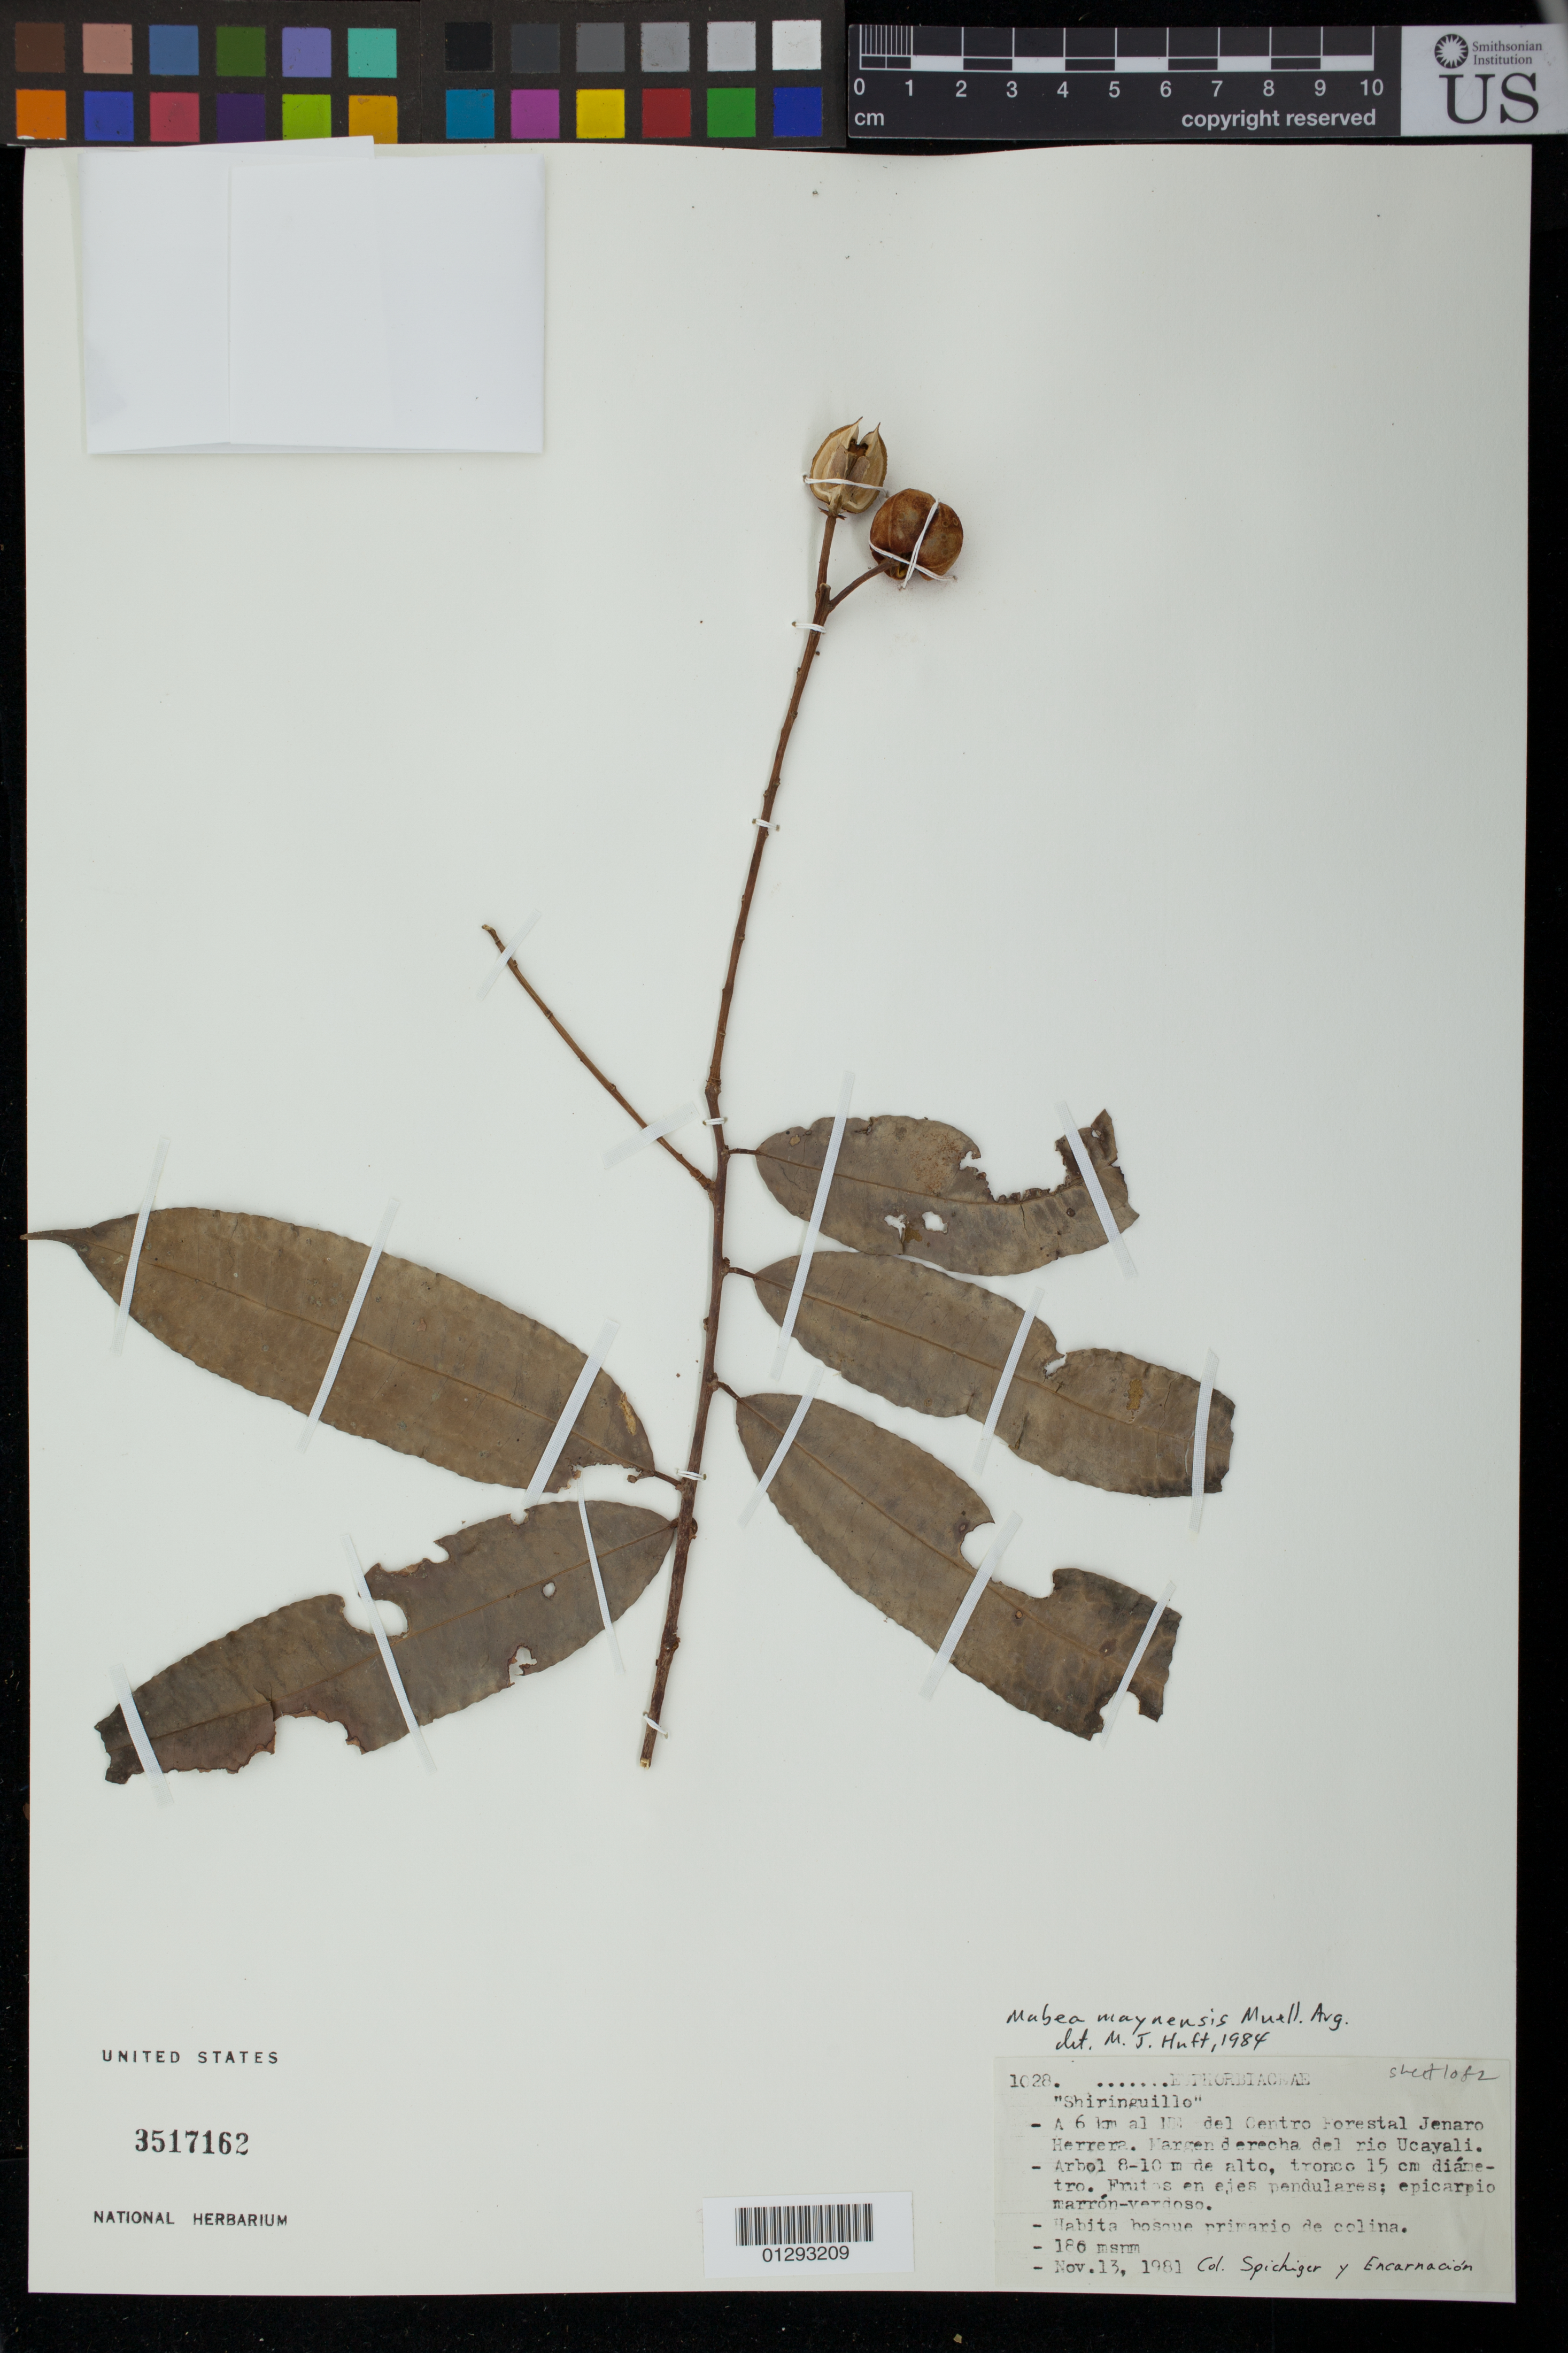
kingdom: Plantae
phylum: Tracheophyta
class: Magnoliopsida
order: Malpighiales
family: Euphorbiaceae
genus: Mabea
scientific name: Mabea maynensis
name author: Spruce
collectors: R. Spichiger & F. Encarnación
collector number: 1028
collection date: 1981-11-13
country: Peru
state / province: Loreto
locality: A 6 km al NE del Centro Forestal Jenaro Herrera. Margen derecha del rio Ucayali.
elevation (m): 180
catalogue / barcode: US 3517162